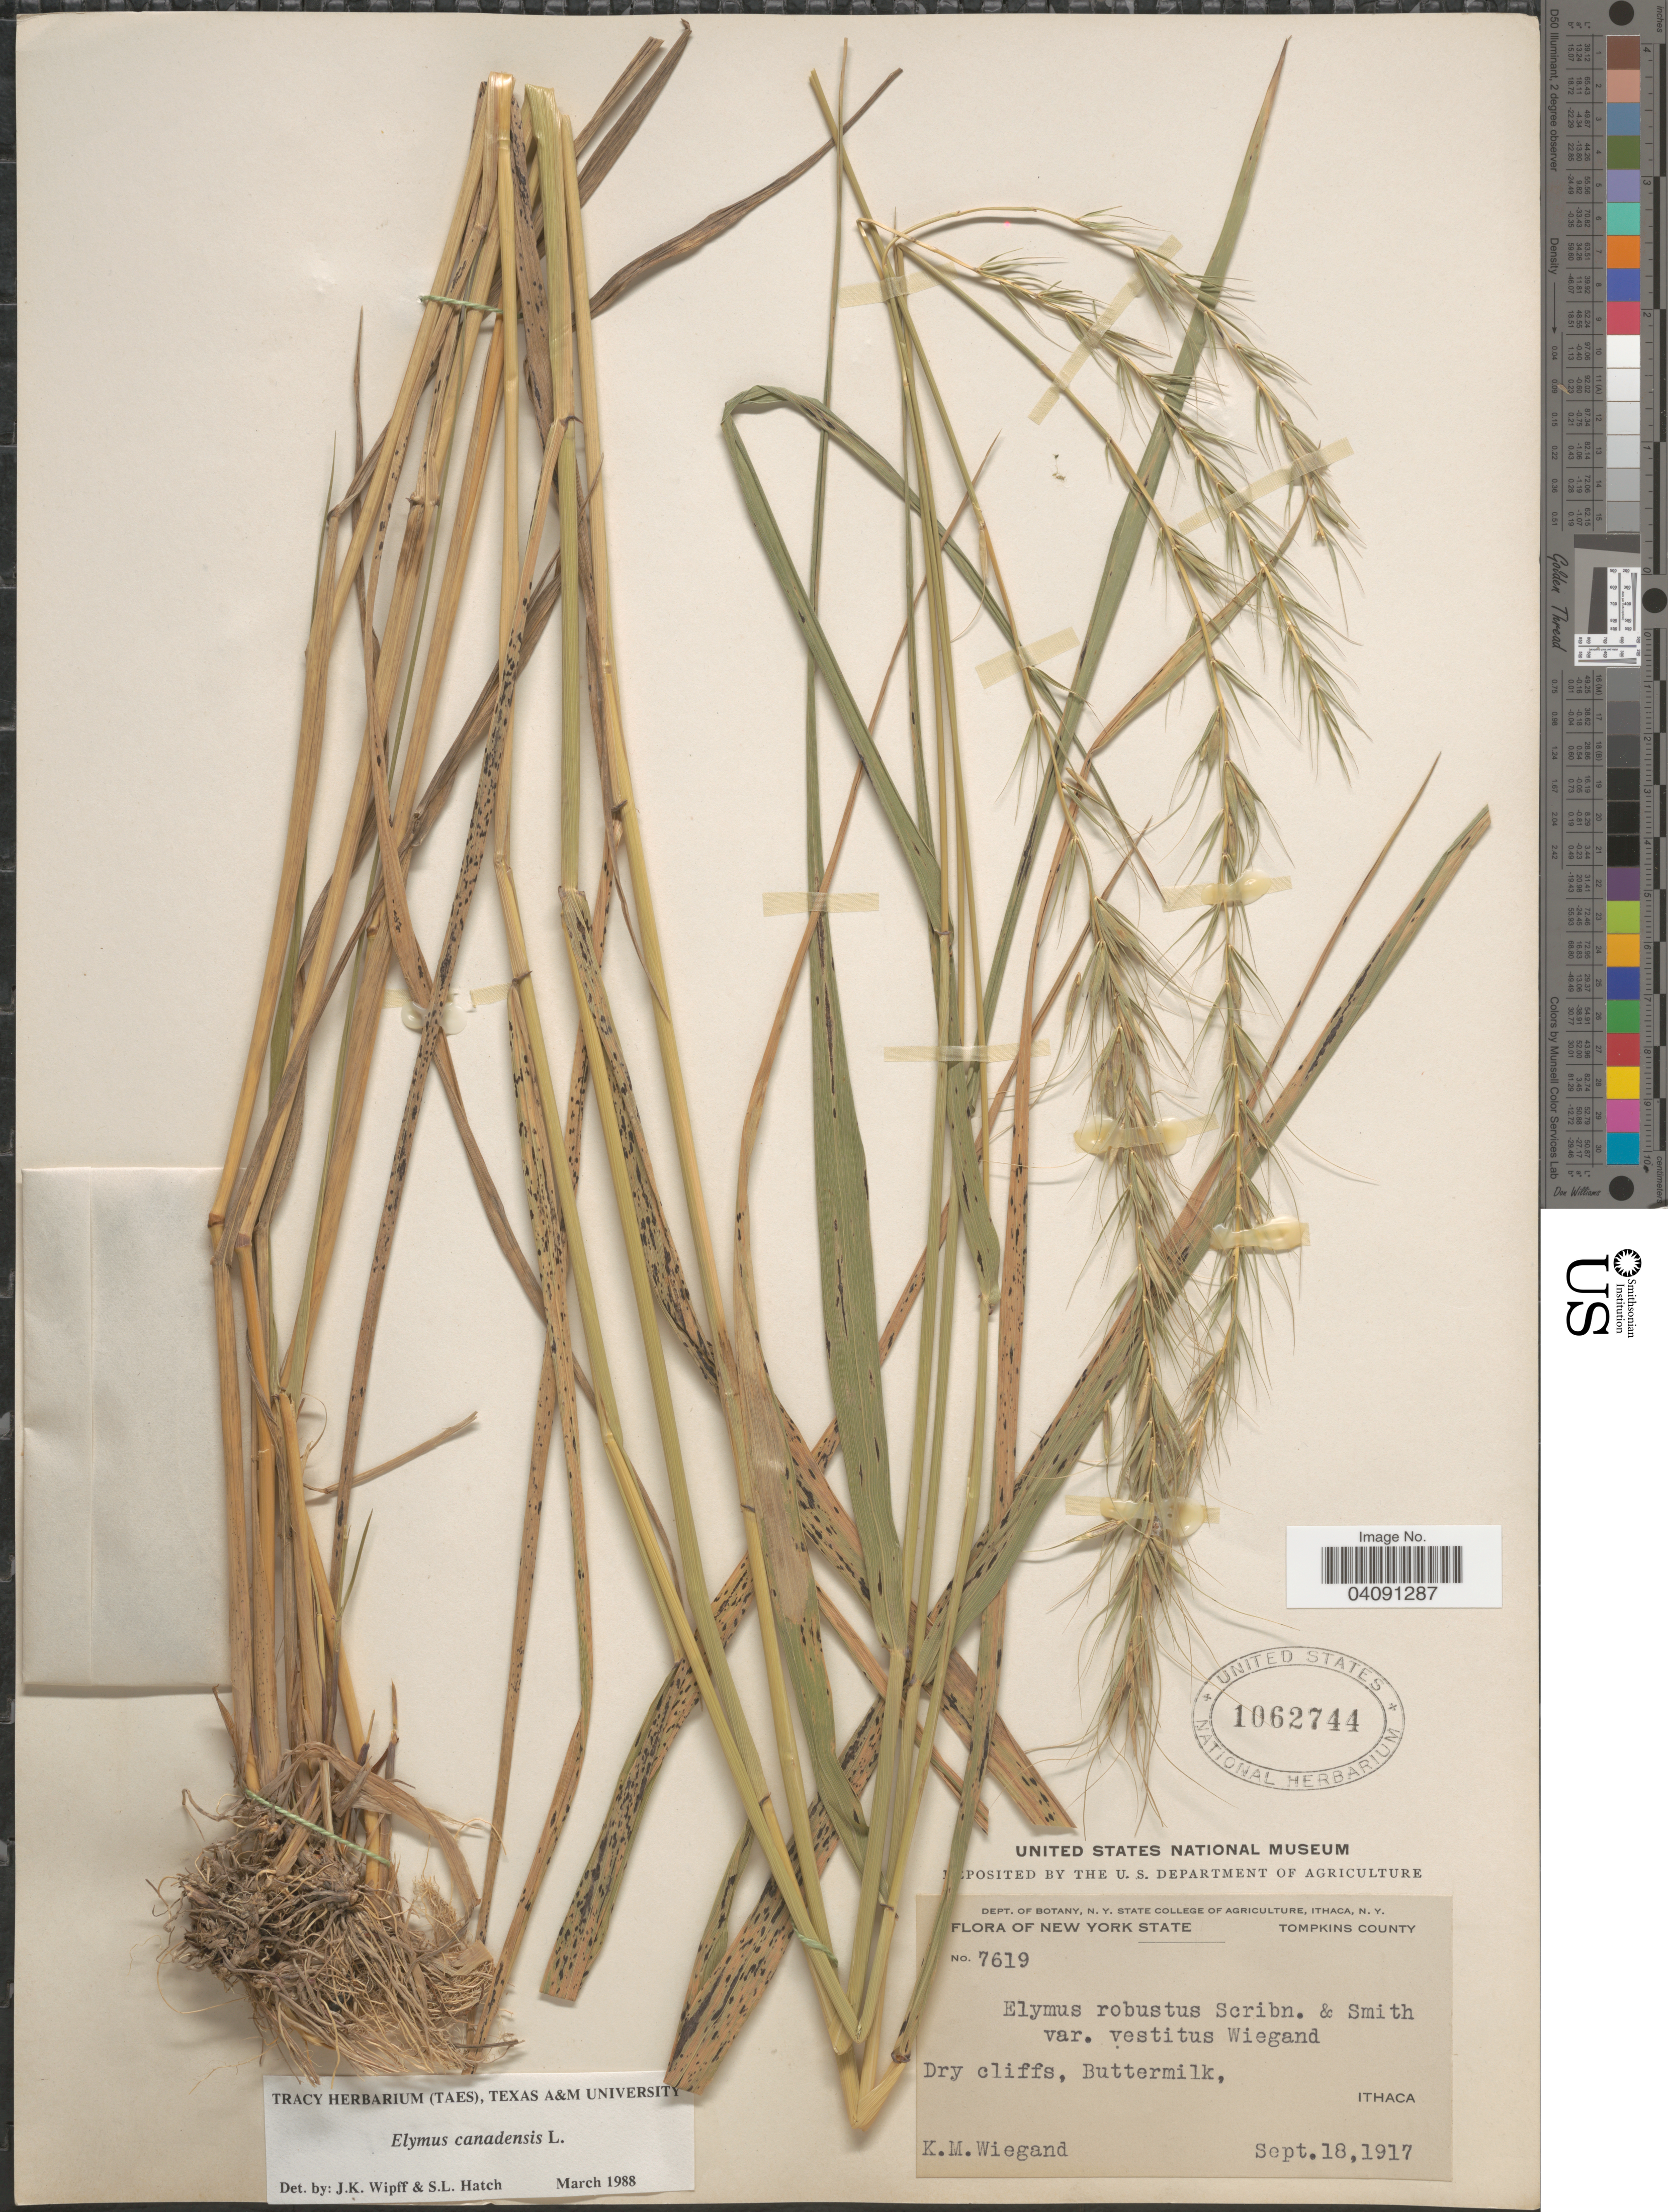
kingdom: Plantae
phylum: Tracheophyta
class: Liliopsida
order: Poales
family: Poaceae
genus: Elymus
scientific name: Elymus canadensis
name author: L.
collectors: K. M. Wiegand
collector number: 7619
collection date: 1917-09-18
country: United States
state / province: New York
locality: Tompkins County. Dry cliffs, Buttermilk, Ithaca.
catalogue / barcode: US 1062744